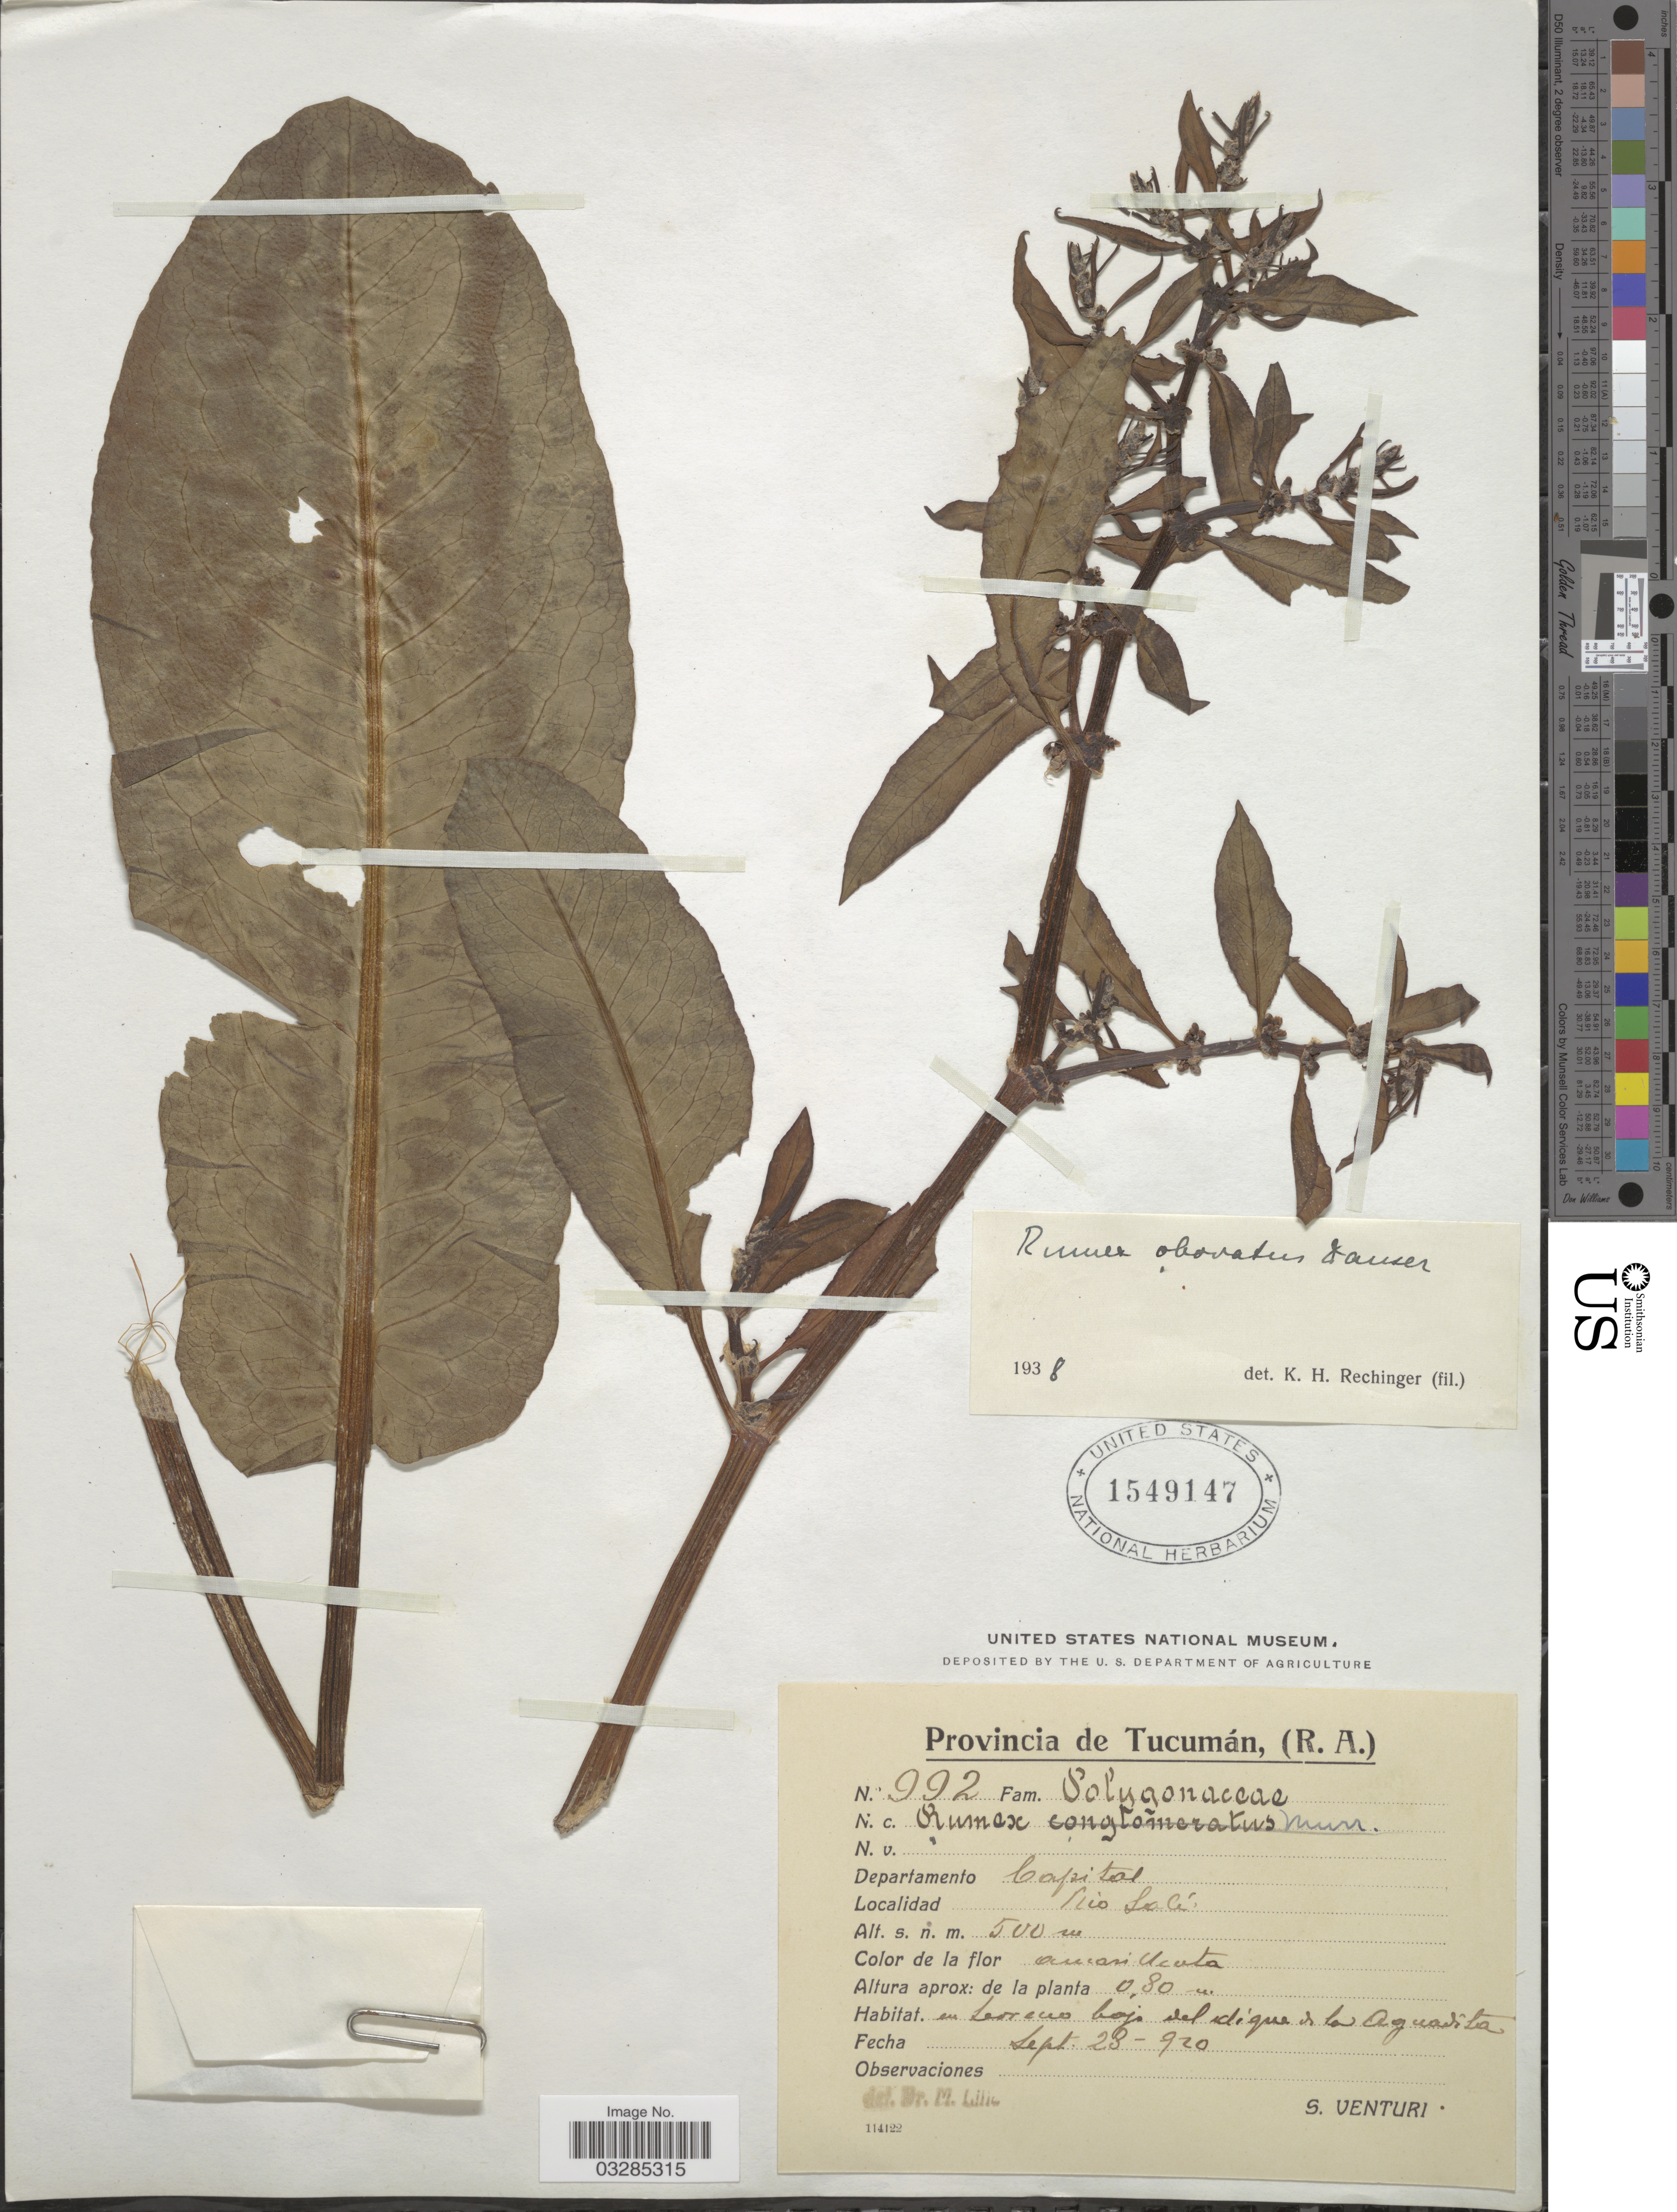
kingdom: Plantae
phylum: Tracheophyta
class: Magnoliopsida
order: Caryophyllales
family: Polygonaceae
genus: Rumex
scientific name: Rumex obovatus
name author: Danser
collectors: S. Venturi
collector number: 992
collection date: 1920-09-28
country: Argentina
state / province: Tucuman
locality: Departamento Capital. Rio Salí.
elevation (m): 500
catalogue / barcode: US 1549147